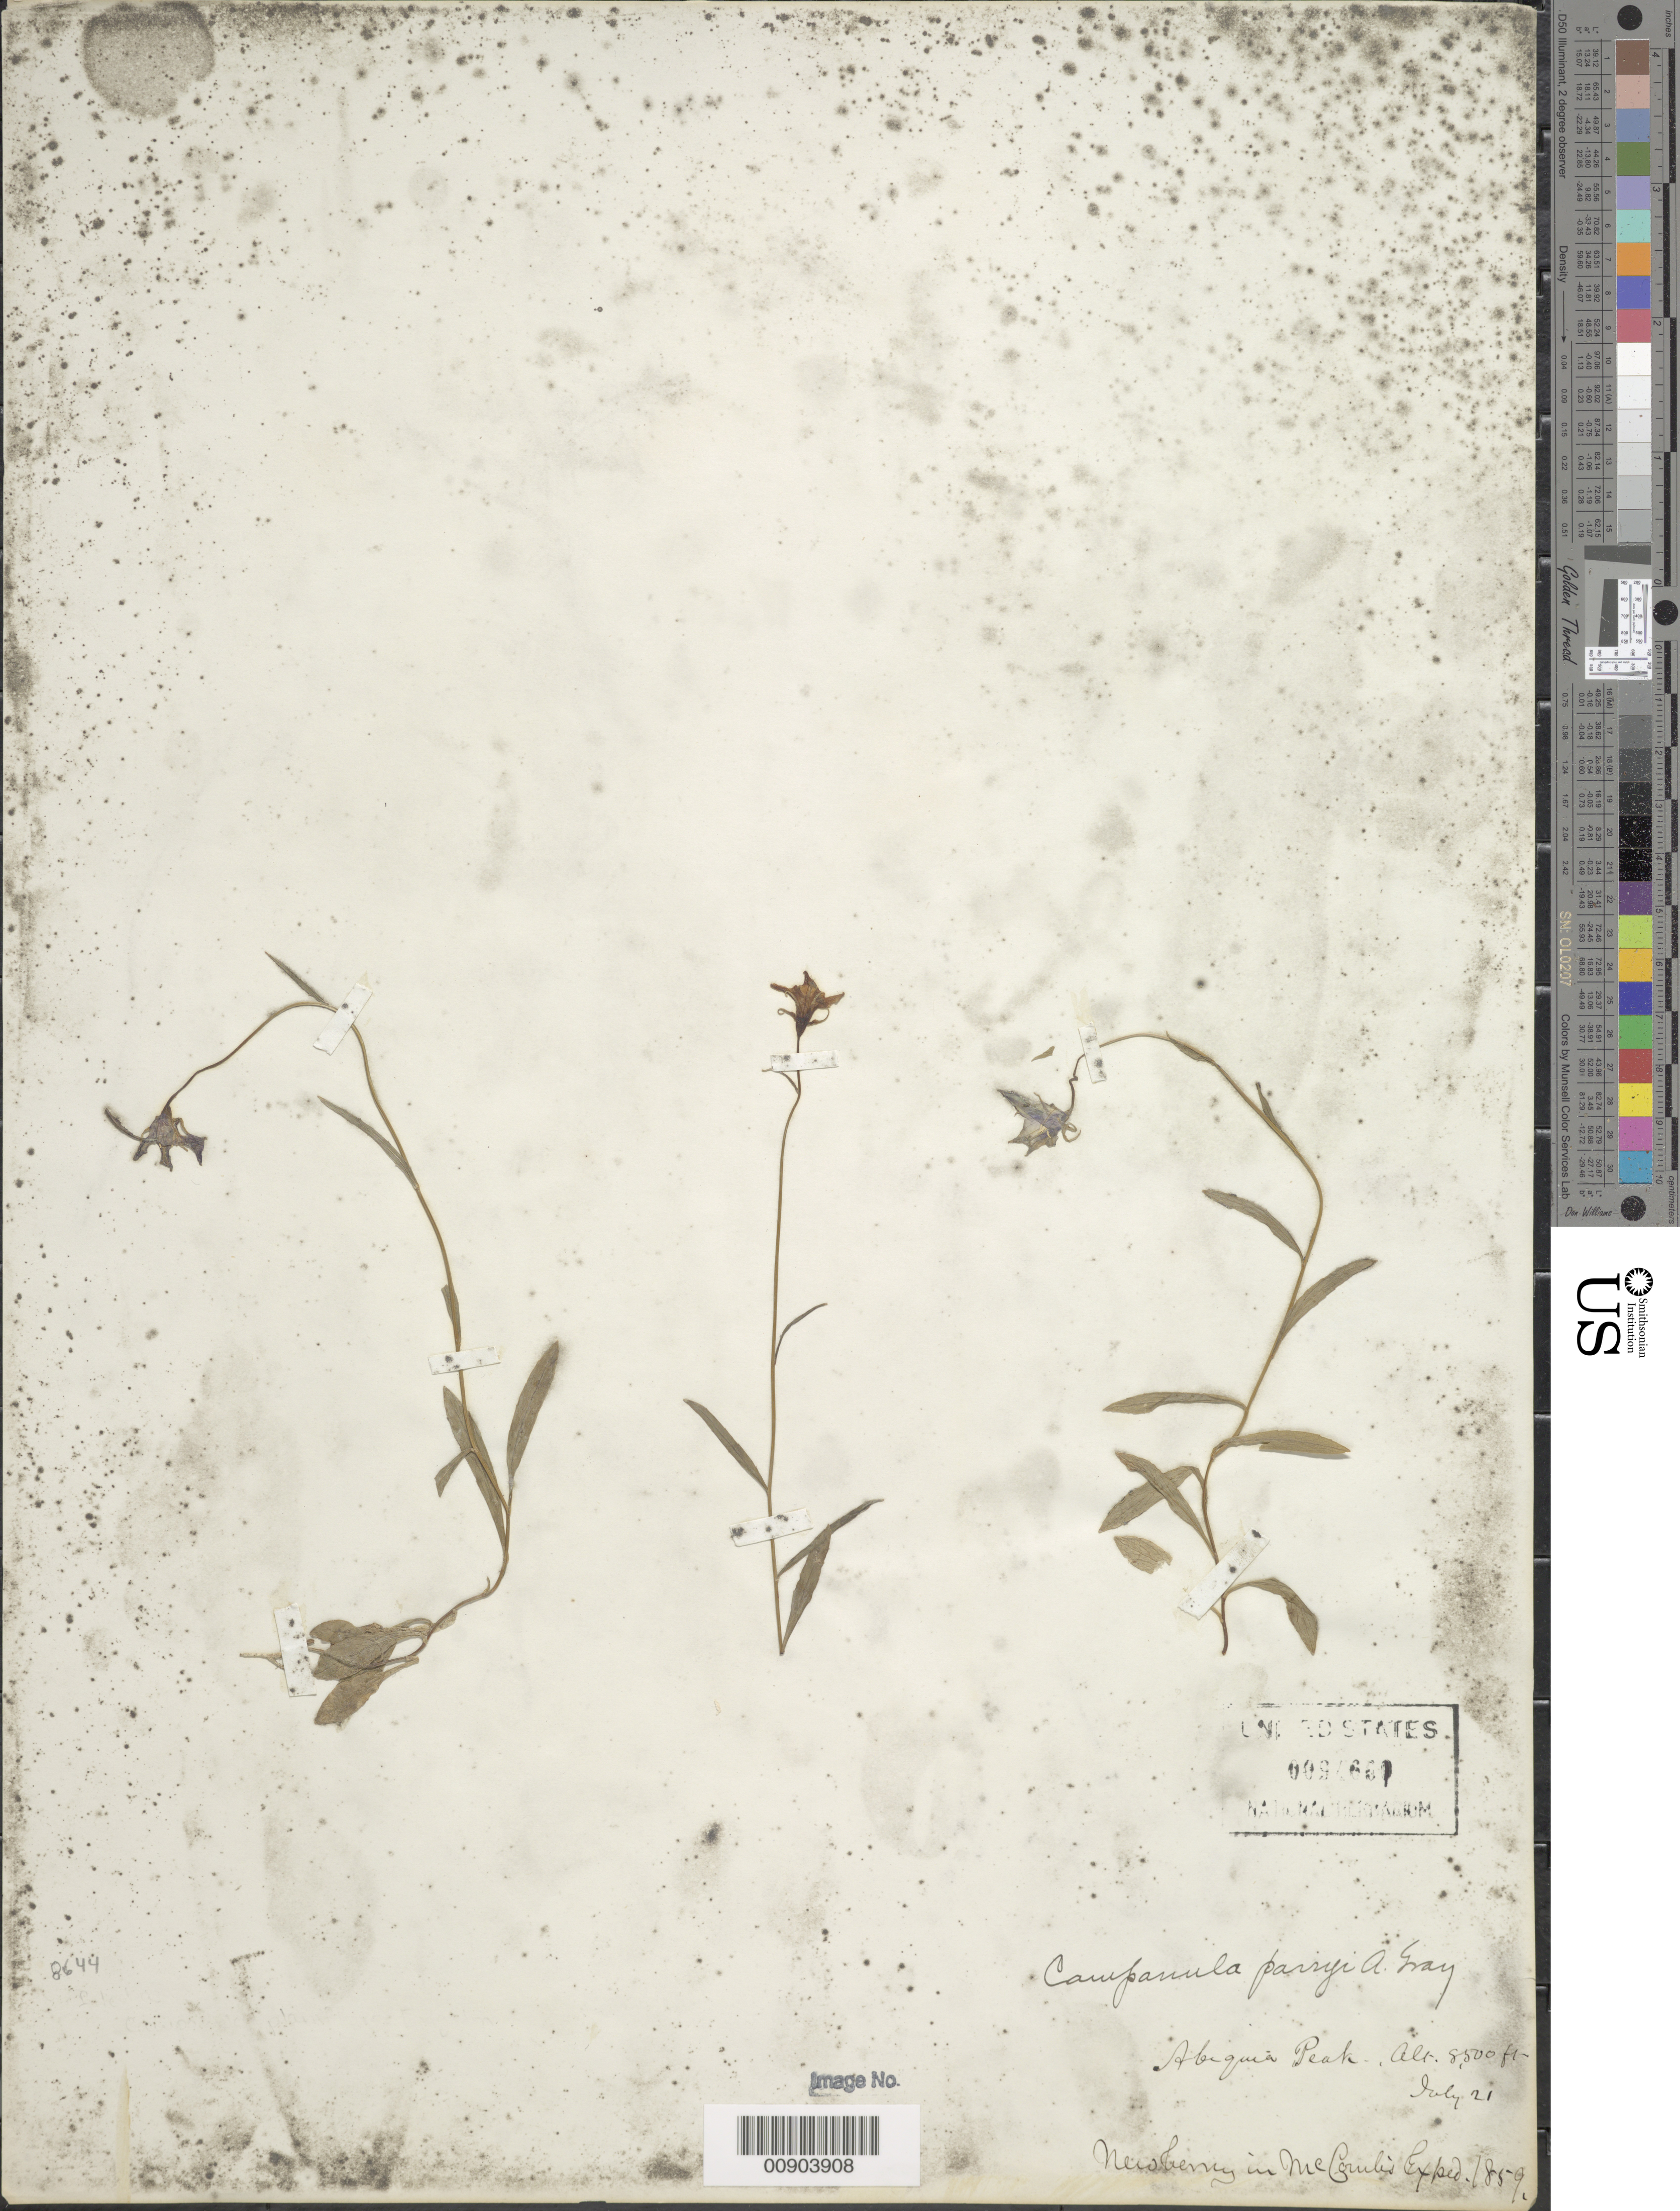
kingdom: Plantae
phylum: Tracheophyta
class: Magnoliopsida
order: Asterales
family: Campanulaceae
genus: Campanula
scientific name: Campanula planiflora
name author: Engelm.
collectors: J. S. Newberry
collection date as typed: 21 Jul 1859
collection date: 1859-07-21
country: United States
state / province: New Mexico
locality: Abiquia Peak.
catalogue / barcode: US 94661